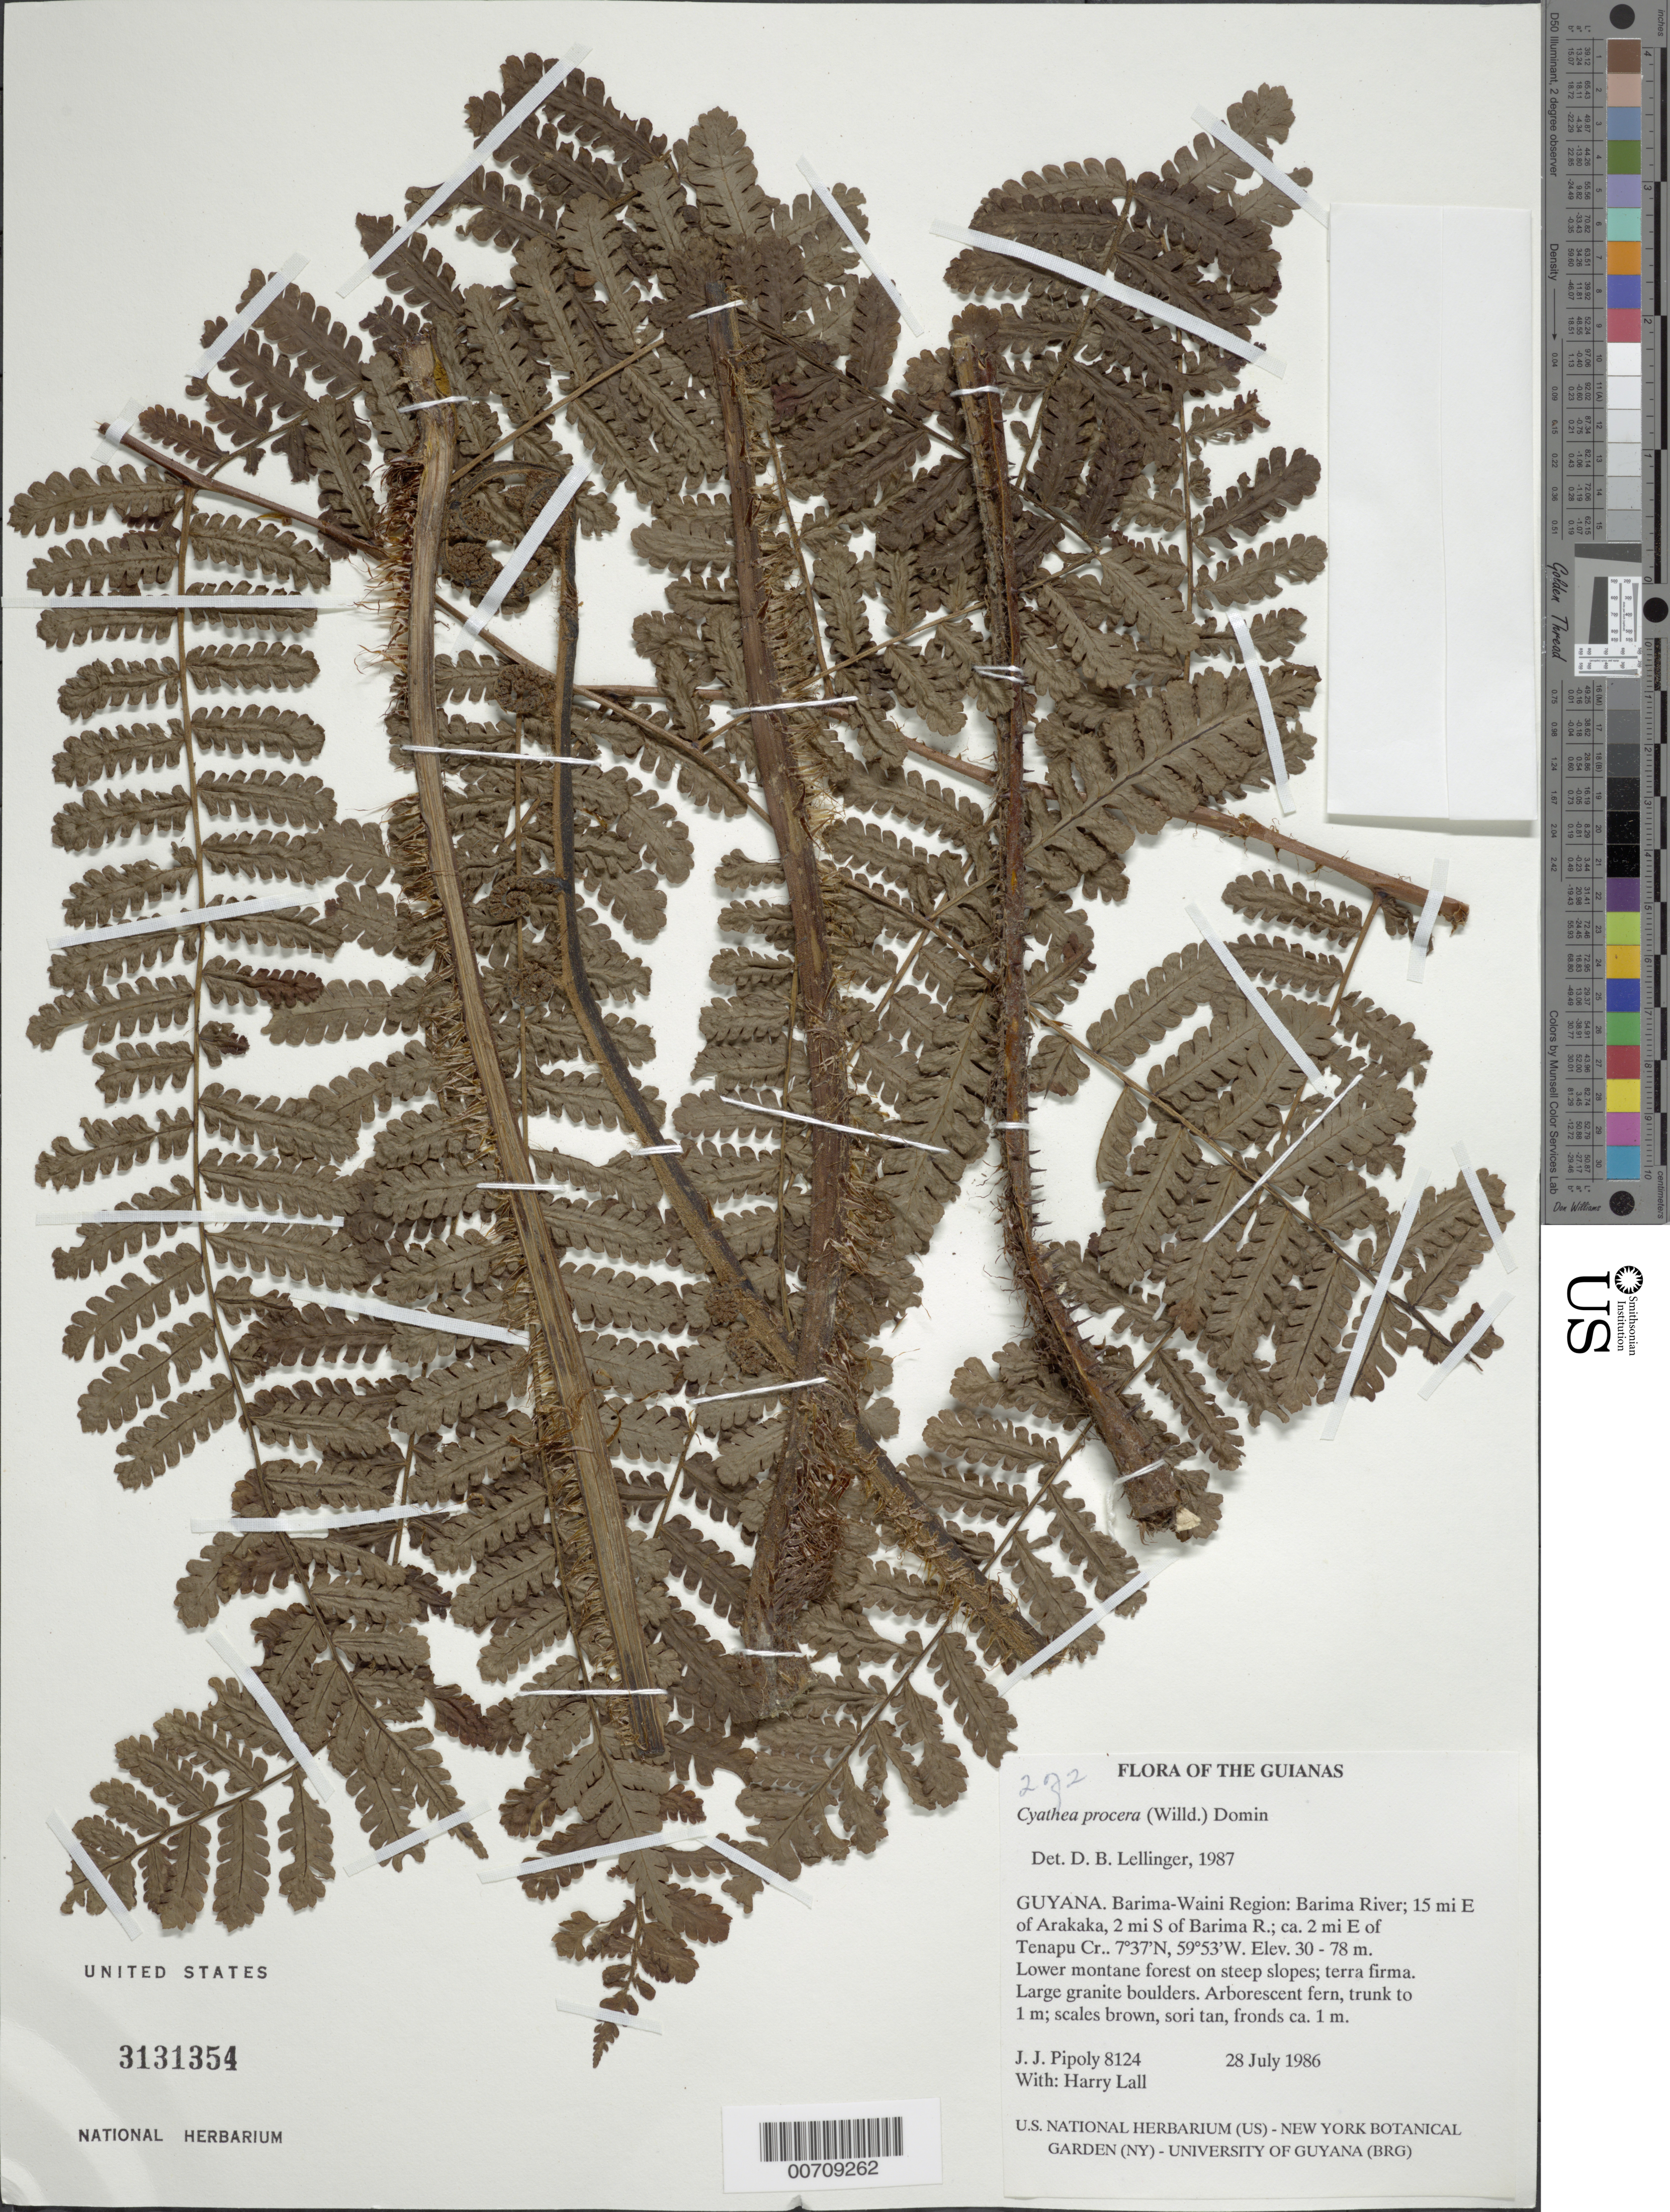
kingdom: Plantae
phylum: Tracheophyta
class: Polypodiopsida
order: Cyatheales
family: Cyatheaceae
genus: Cyathea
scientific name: Cyathea pungens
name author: (Willd.) Domin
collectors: J. J. Pipoly & H. Lall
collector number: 8124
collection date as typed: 28 July 1986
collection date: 1986-07-28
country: Guyana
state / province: Barima-Waini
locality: Barima River; 15 mi E of Arakaka, 2 mi S of Barima R.; ca. 2 mi E of Tenapu Cr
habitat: Lower montane forest on steep slopes; terra firma. Large granite boulders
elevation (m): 30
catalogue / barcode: US 3131354